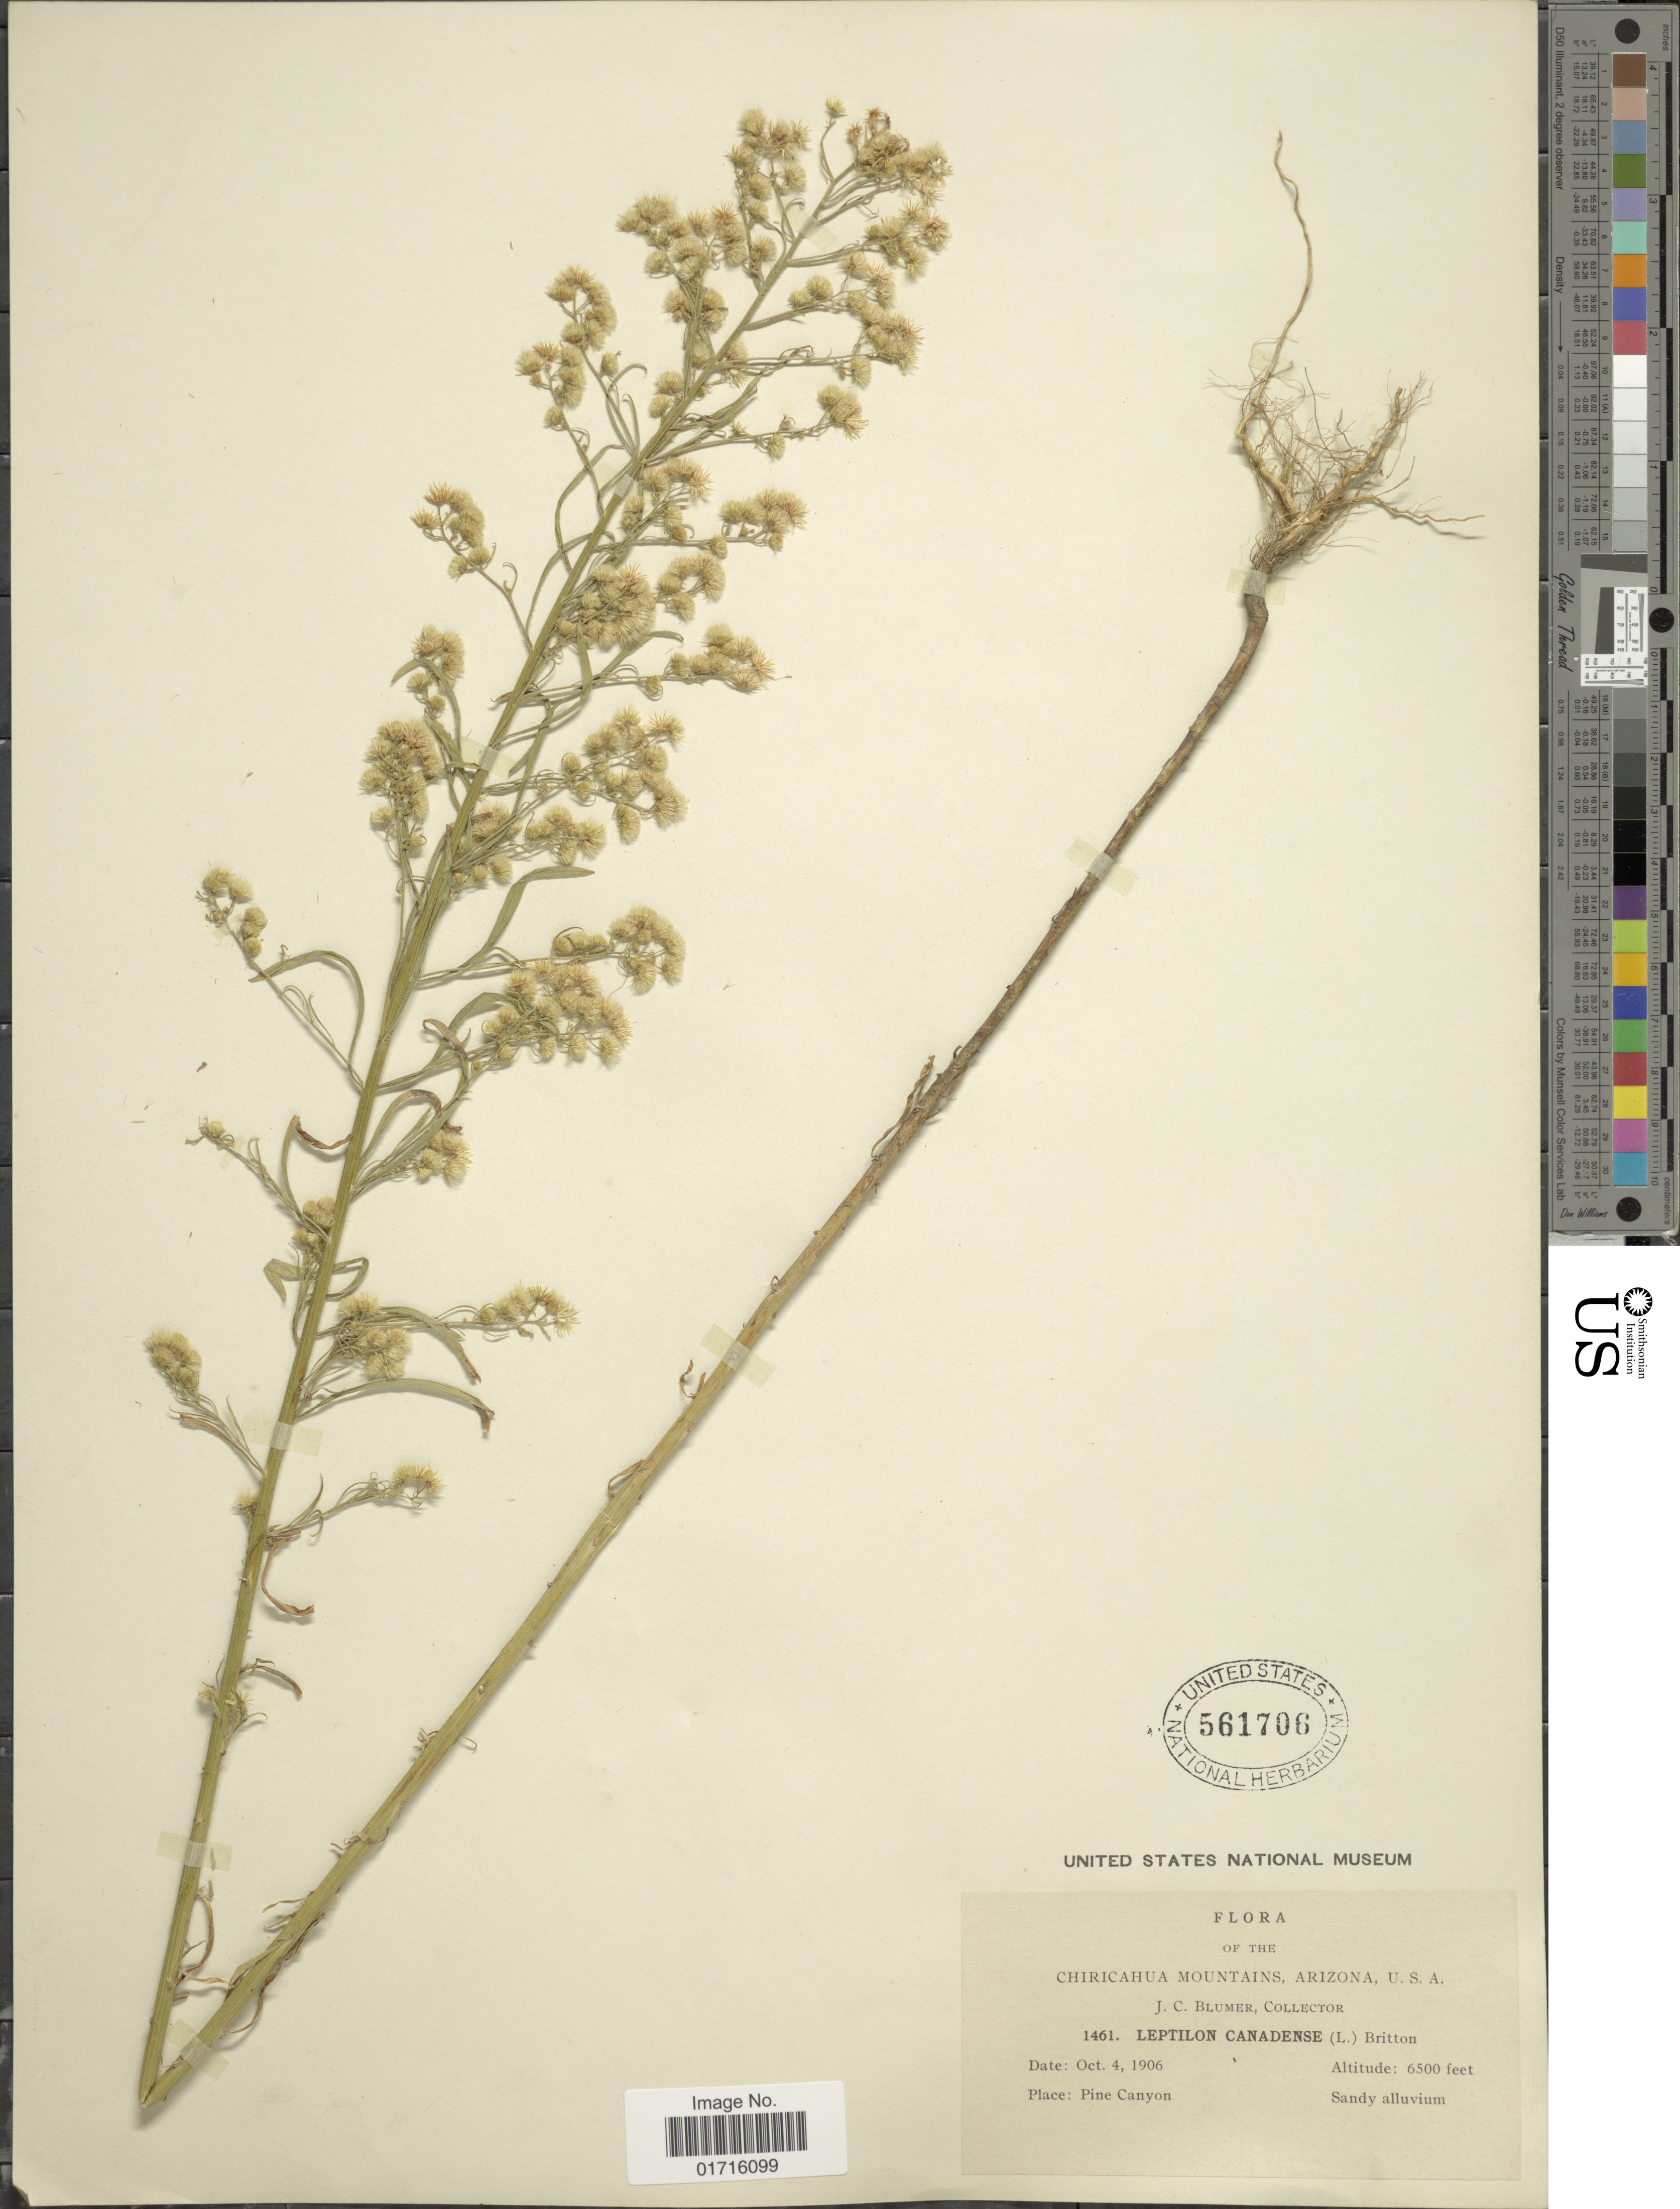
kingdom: Plantae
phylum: Tracheophyta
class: Magnoliopsida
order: Asterales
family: Asteraceae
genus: Conyza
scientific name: Conyza canadensis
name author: (L.) Cronq.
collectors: J. C. Blumer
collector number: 1461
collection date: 1906-10-04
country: United States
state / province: Arizona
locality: Chiricahua Mountains, Pine Canyon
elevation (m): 1981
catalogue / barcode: US 561706